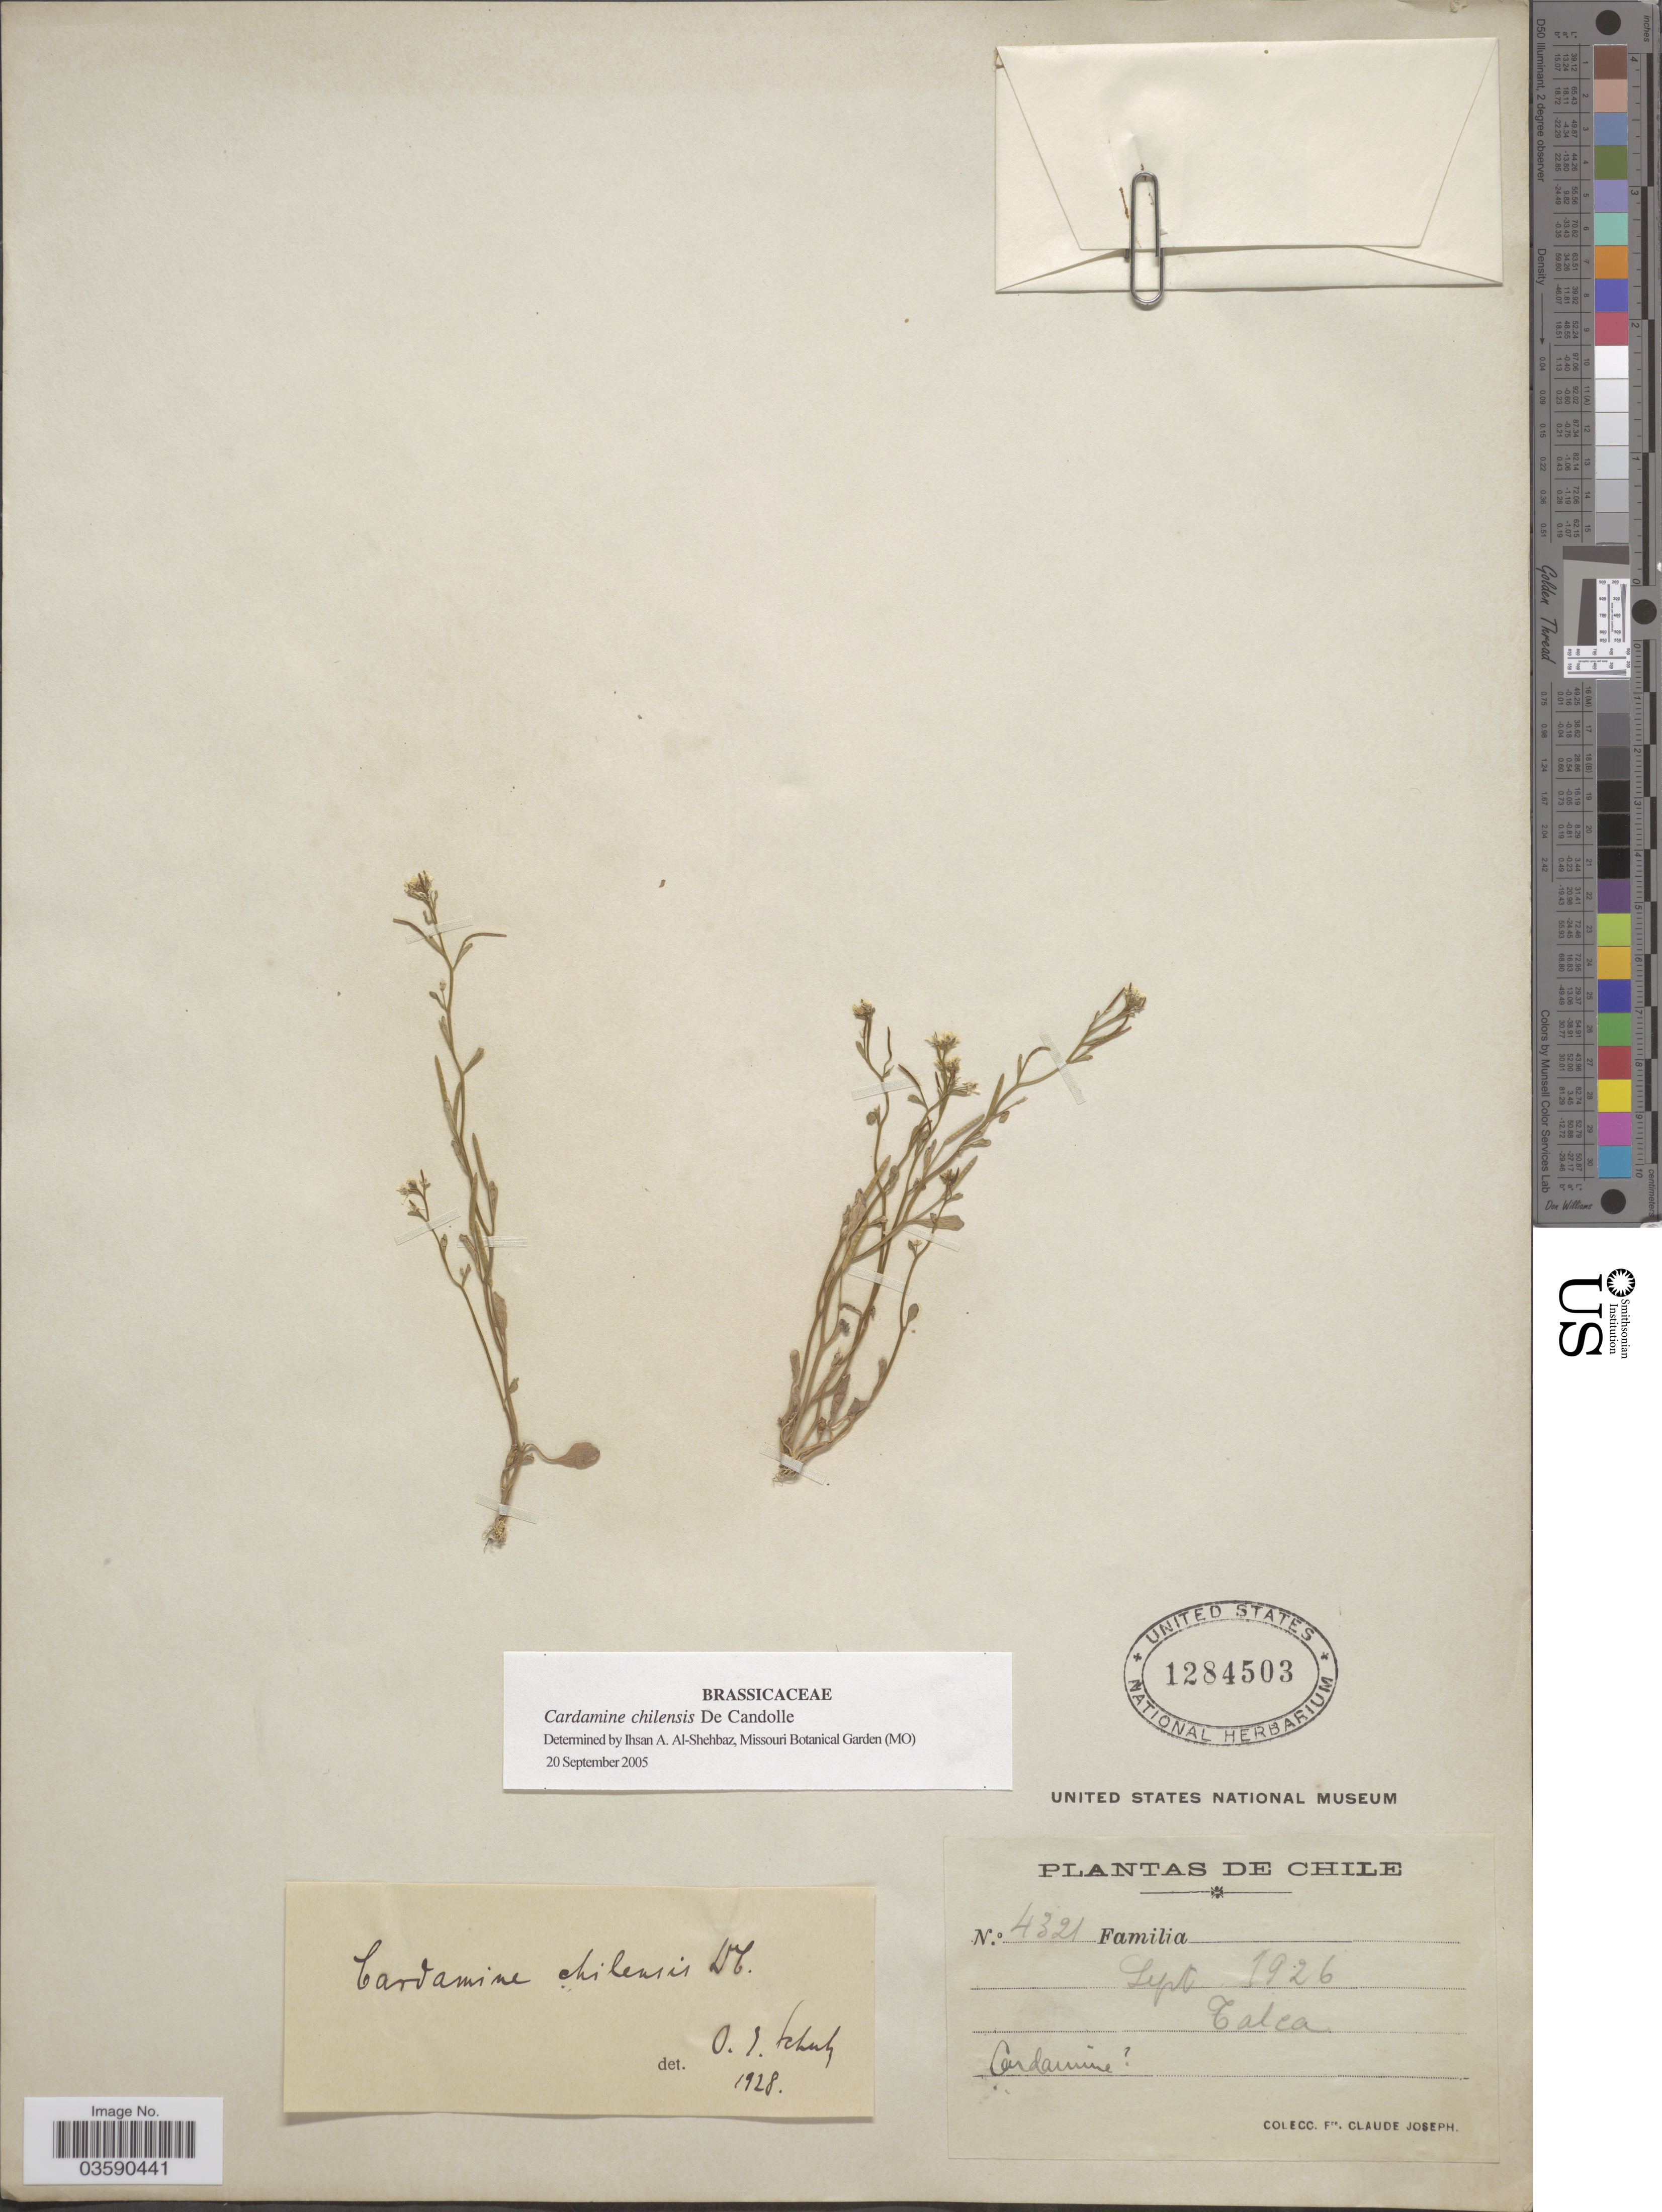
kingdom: Plantae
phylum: Tracheophyta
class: Magnoliopsida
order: Brassicales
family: Brassicaceae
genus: Cardamine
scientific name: Cardamine chilensis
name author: DC.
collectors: Bro. Claude-Joseph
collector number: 4321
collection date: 1926-09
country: Chile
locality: Talca.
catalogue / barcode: US 1284503